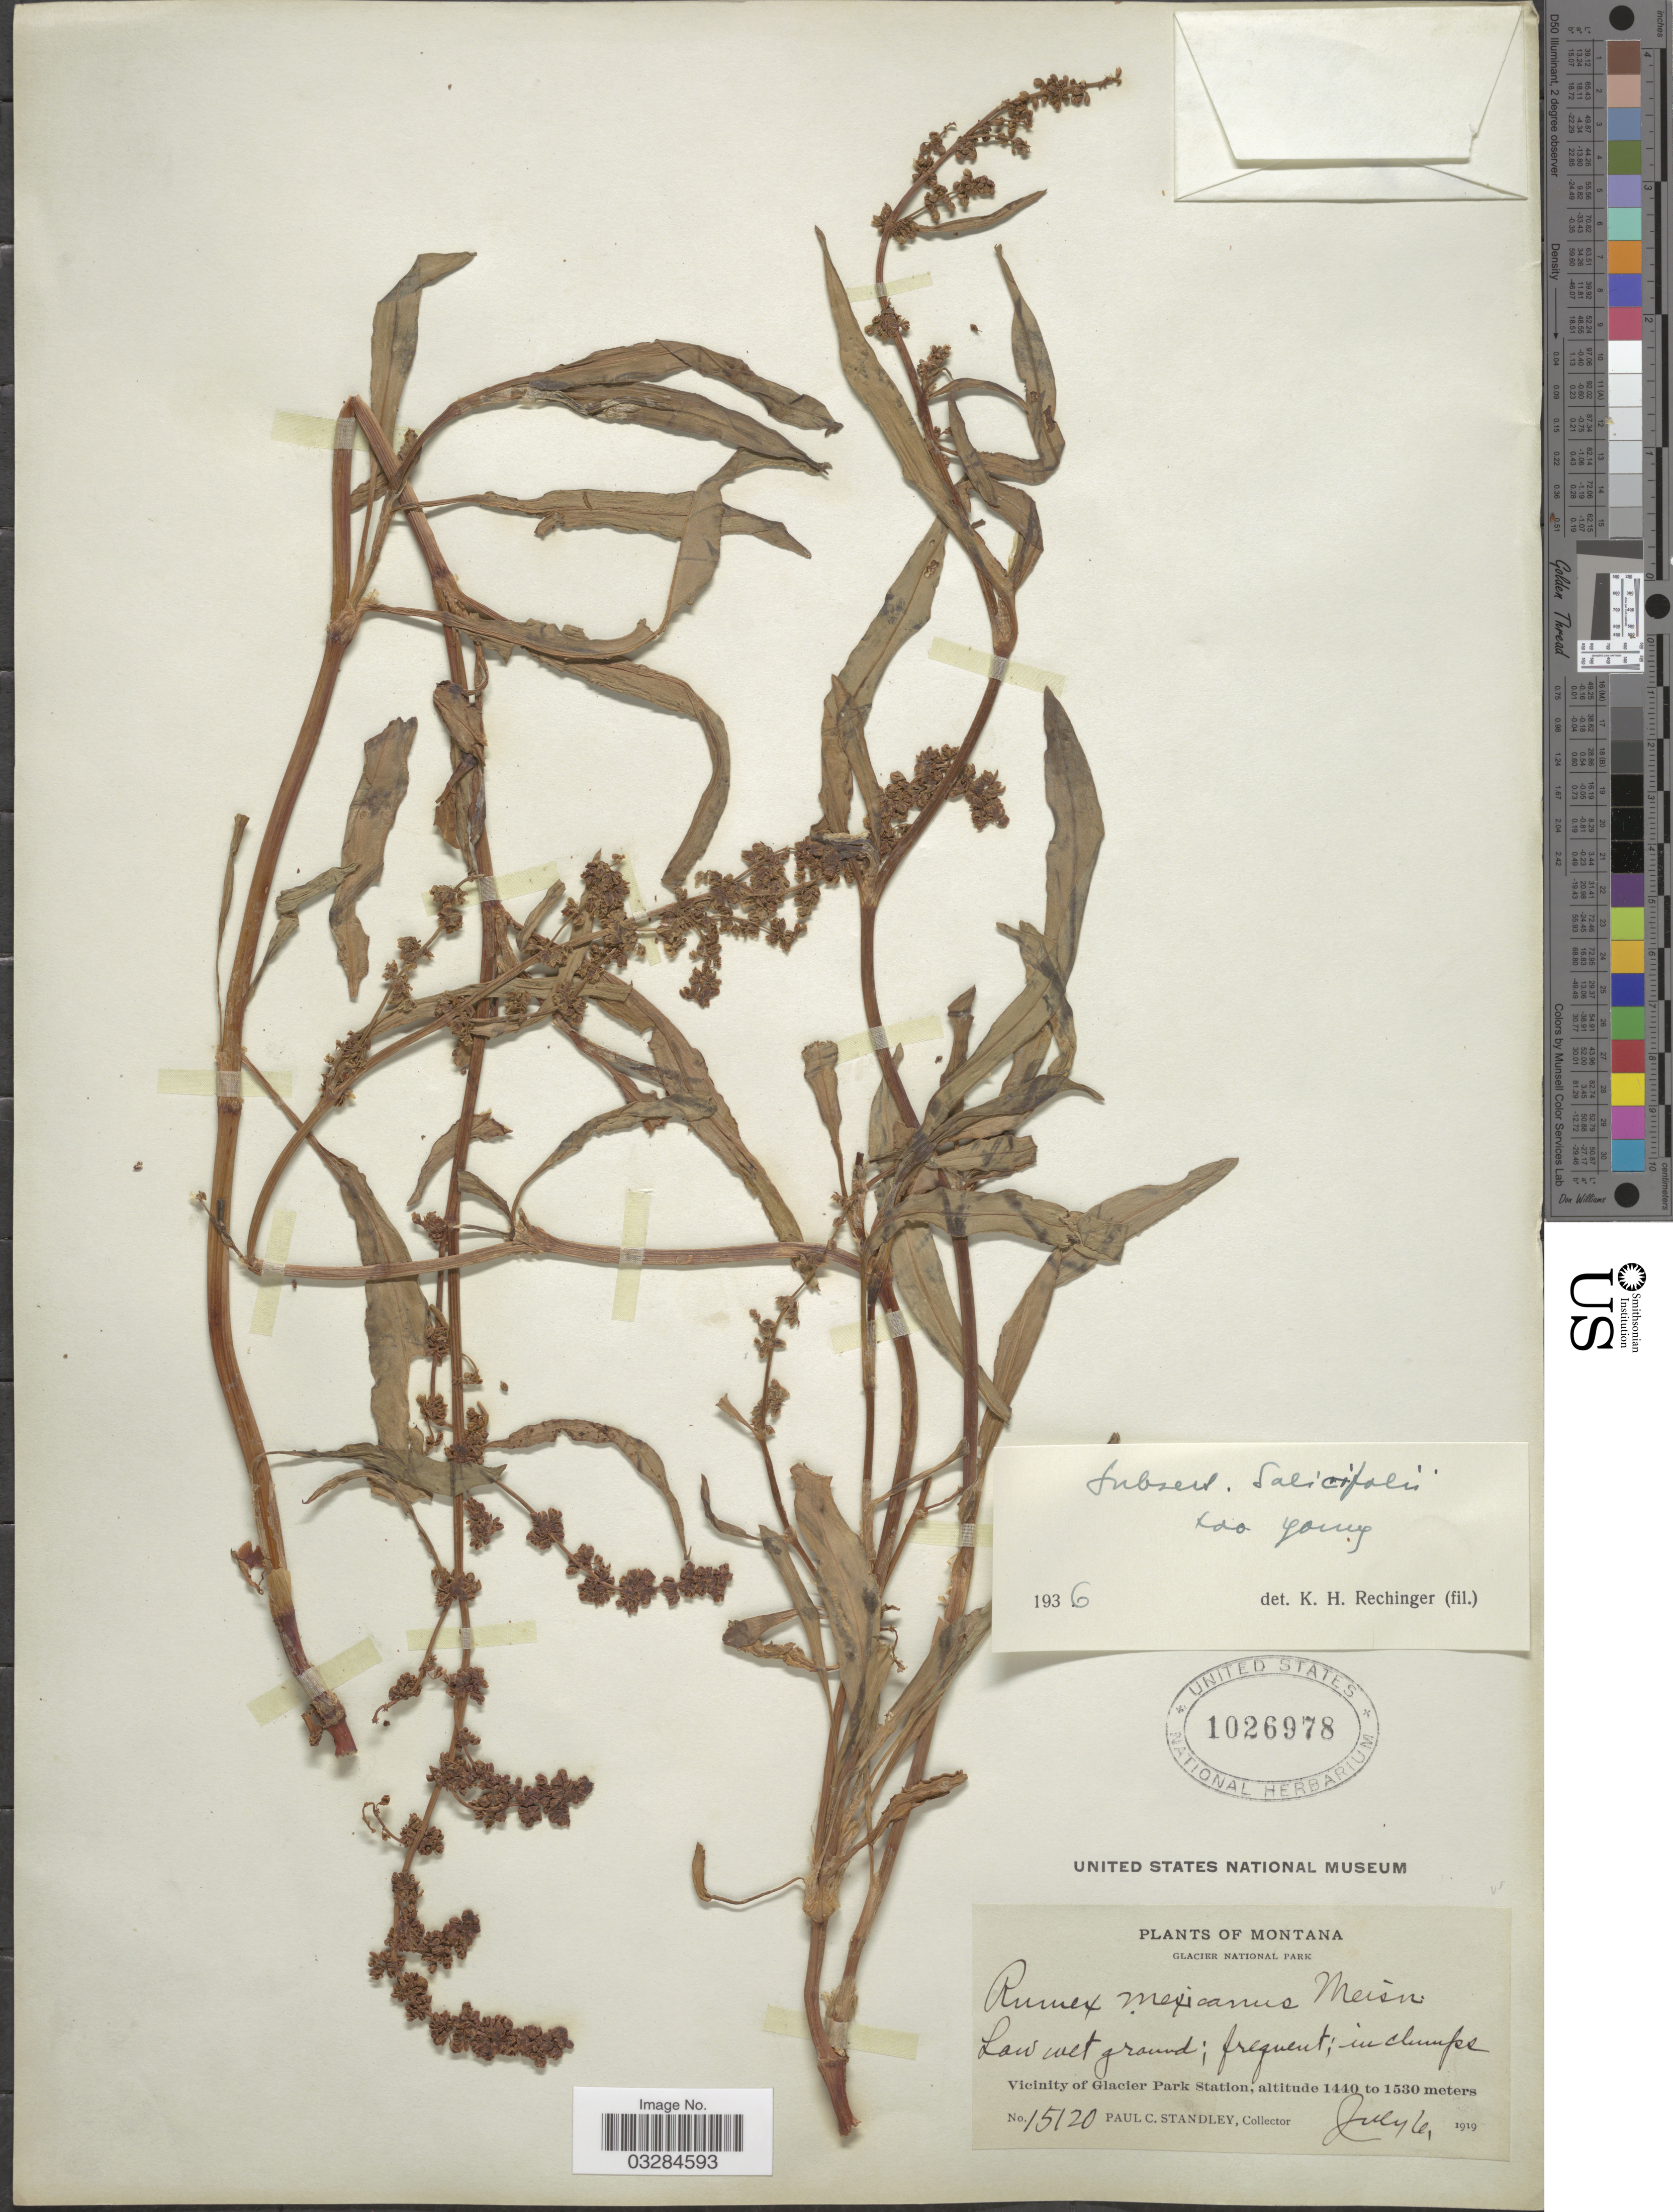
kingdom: Plantae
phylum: Tracheophyta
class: Magnoliopsida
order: Caryophyllales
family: Polygonaceae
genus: Rumex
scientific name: Rumex salicifolius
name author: Weinm.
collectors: P. C. Standley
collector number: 15120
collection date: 1919-07-06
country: United States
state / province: Montana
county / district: Glacier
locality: Glacier National Park, Vicinity of Glacier Park Station.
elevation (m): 1440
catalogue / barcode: US 1026978